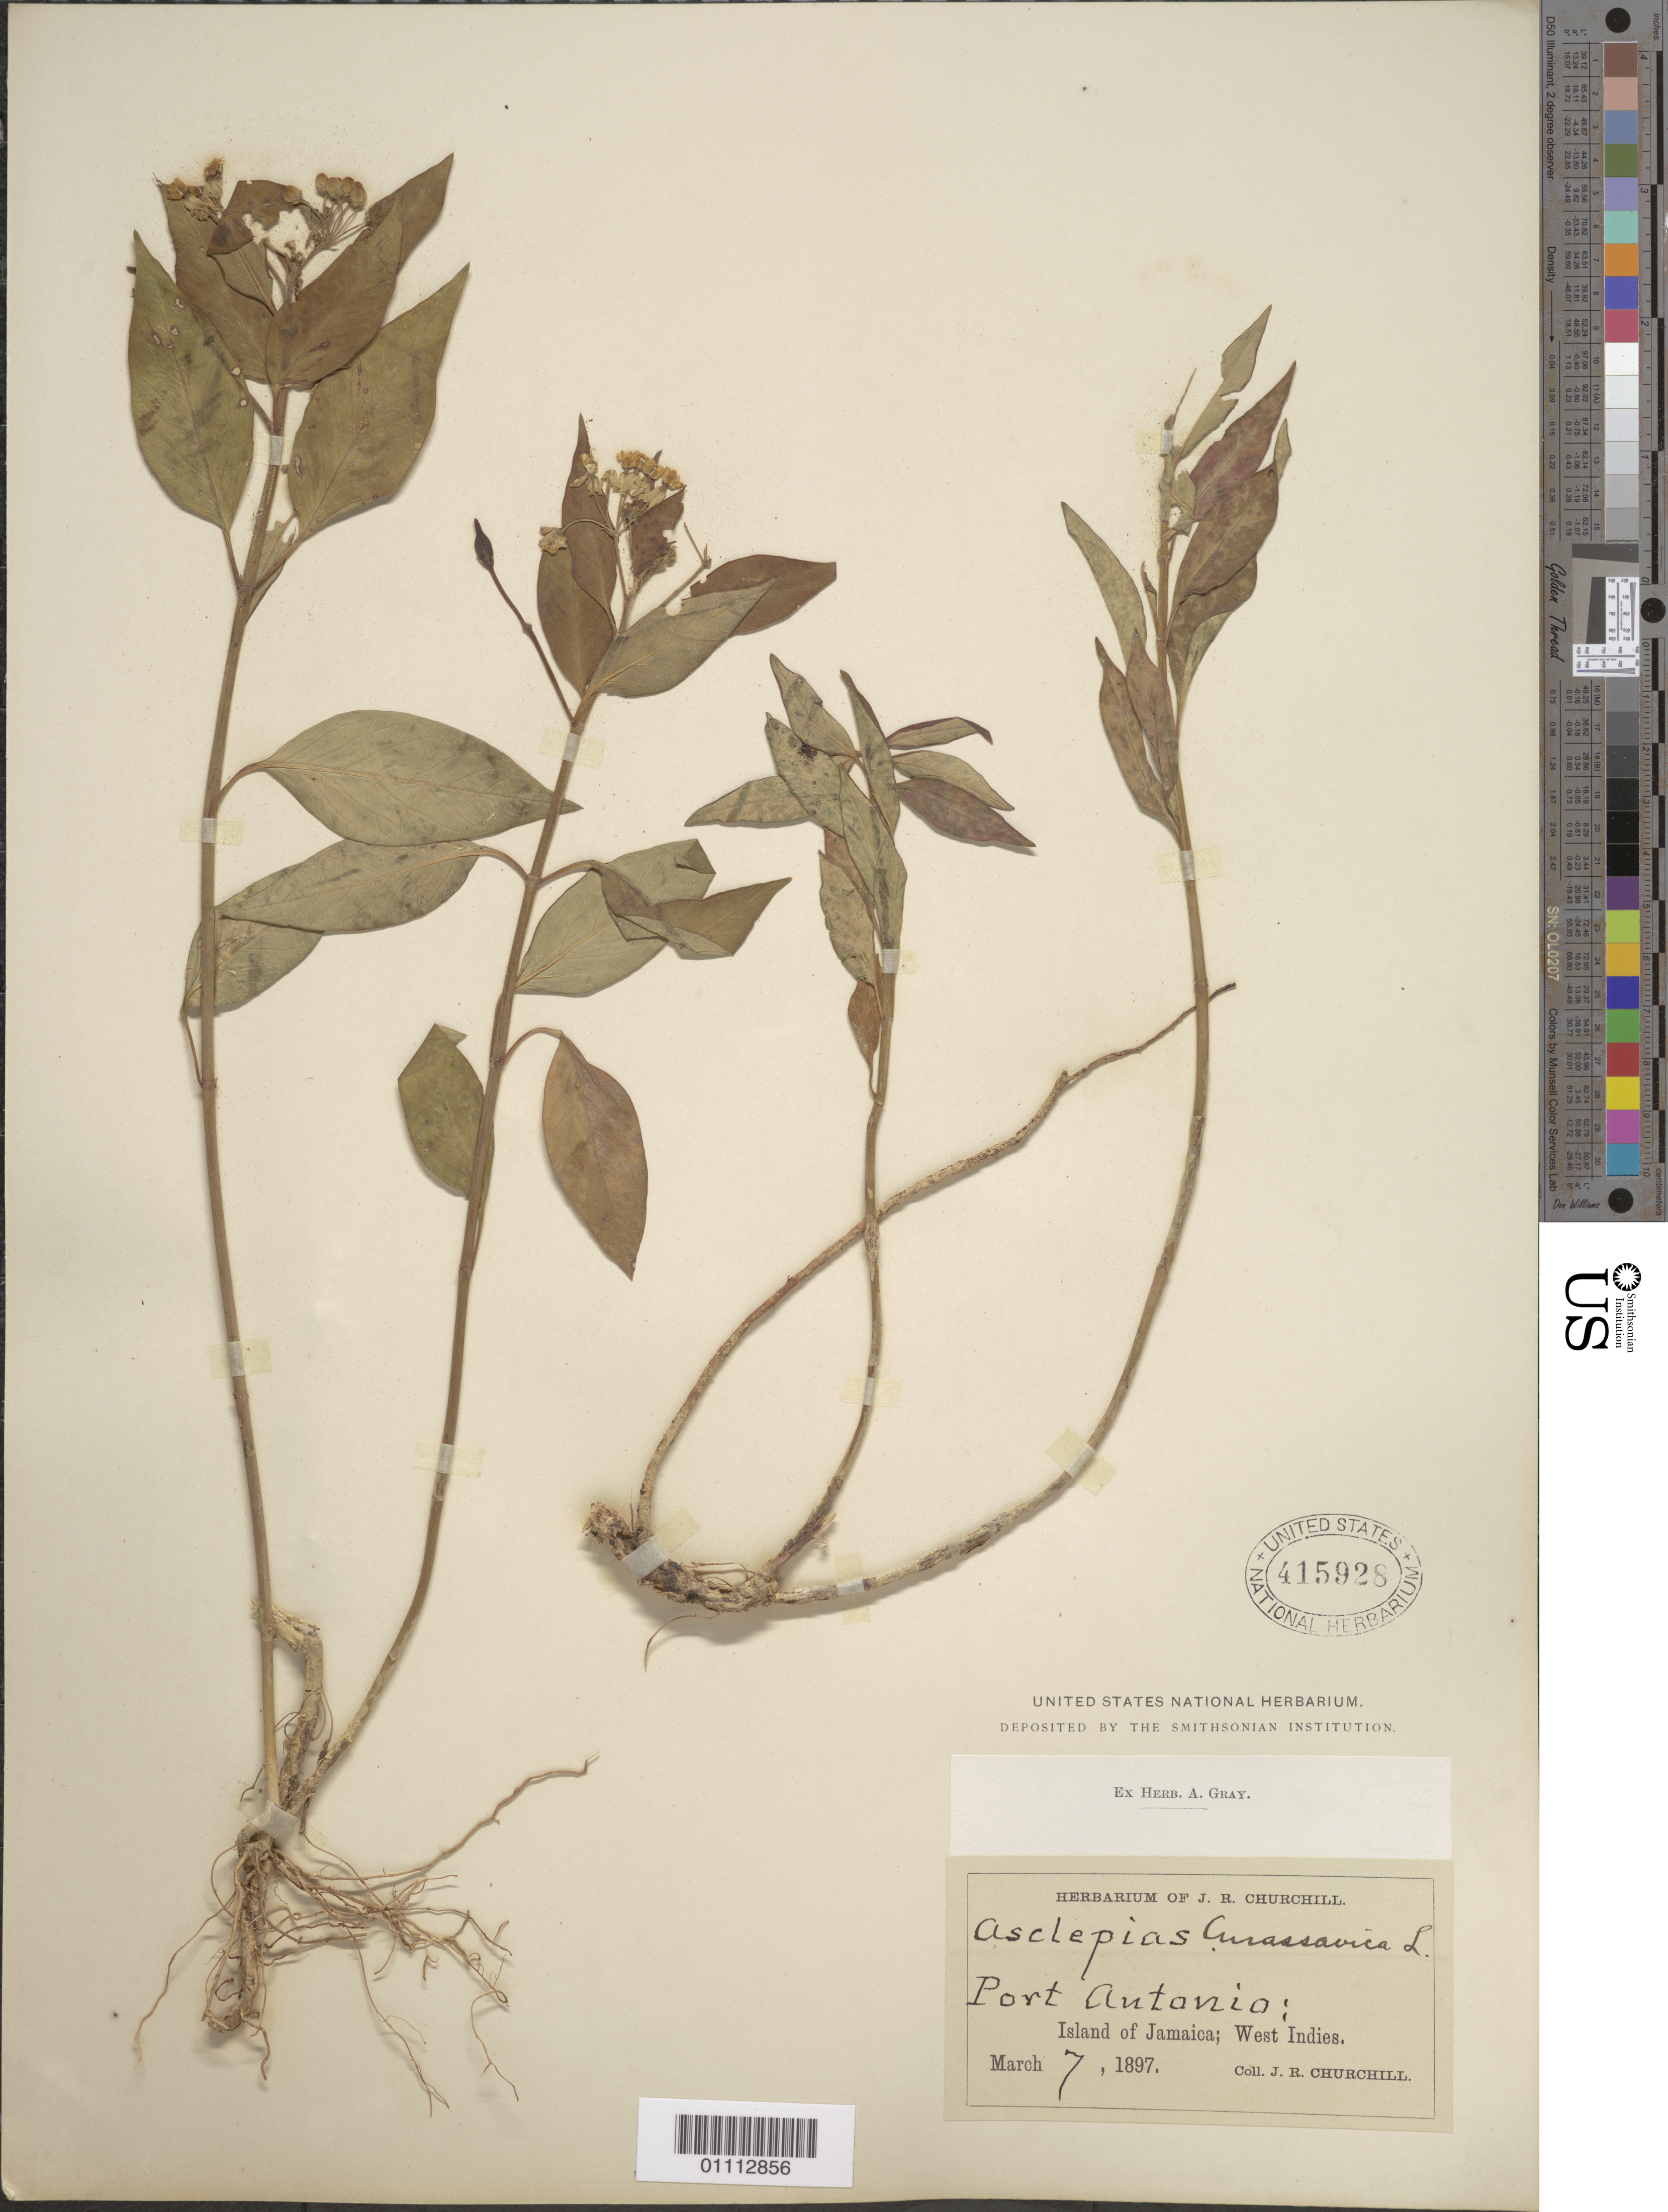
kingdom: Plantae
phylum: Tracheophyta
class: Magnoliopsida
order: Gentianales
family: Apocynaceae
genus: Asclepias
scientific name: Asclepias curassavica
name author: L.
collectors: J. R. Churchill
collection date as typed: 07 Mar 1897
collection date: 1897-03-07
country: Jamaica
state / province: Portland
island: Jamaica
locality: Port Antonio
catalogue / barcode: US 415928